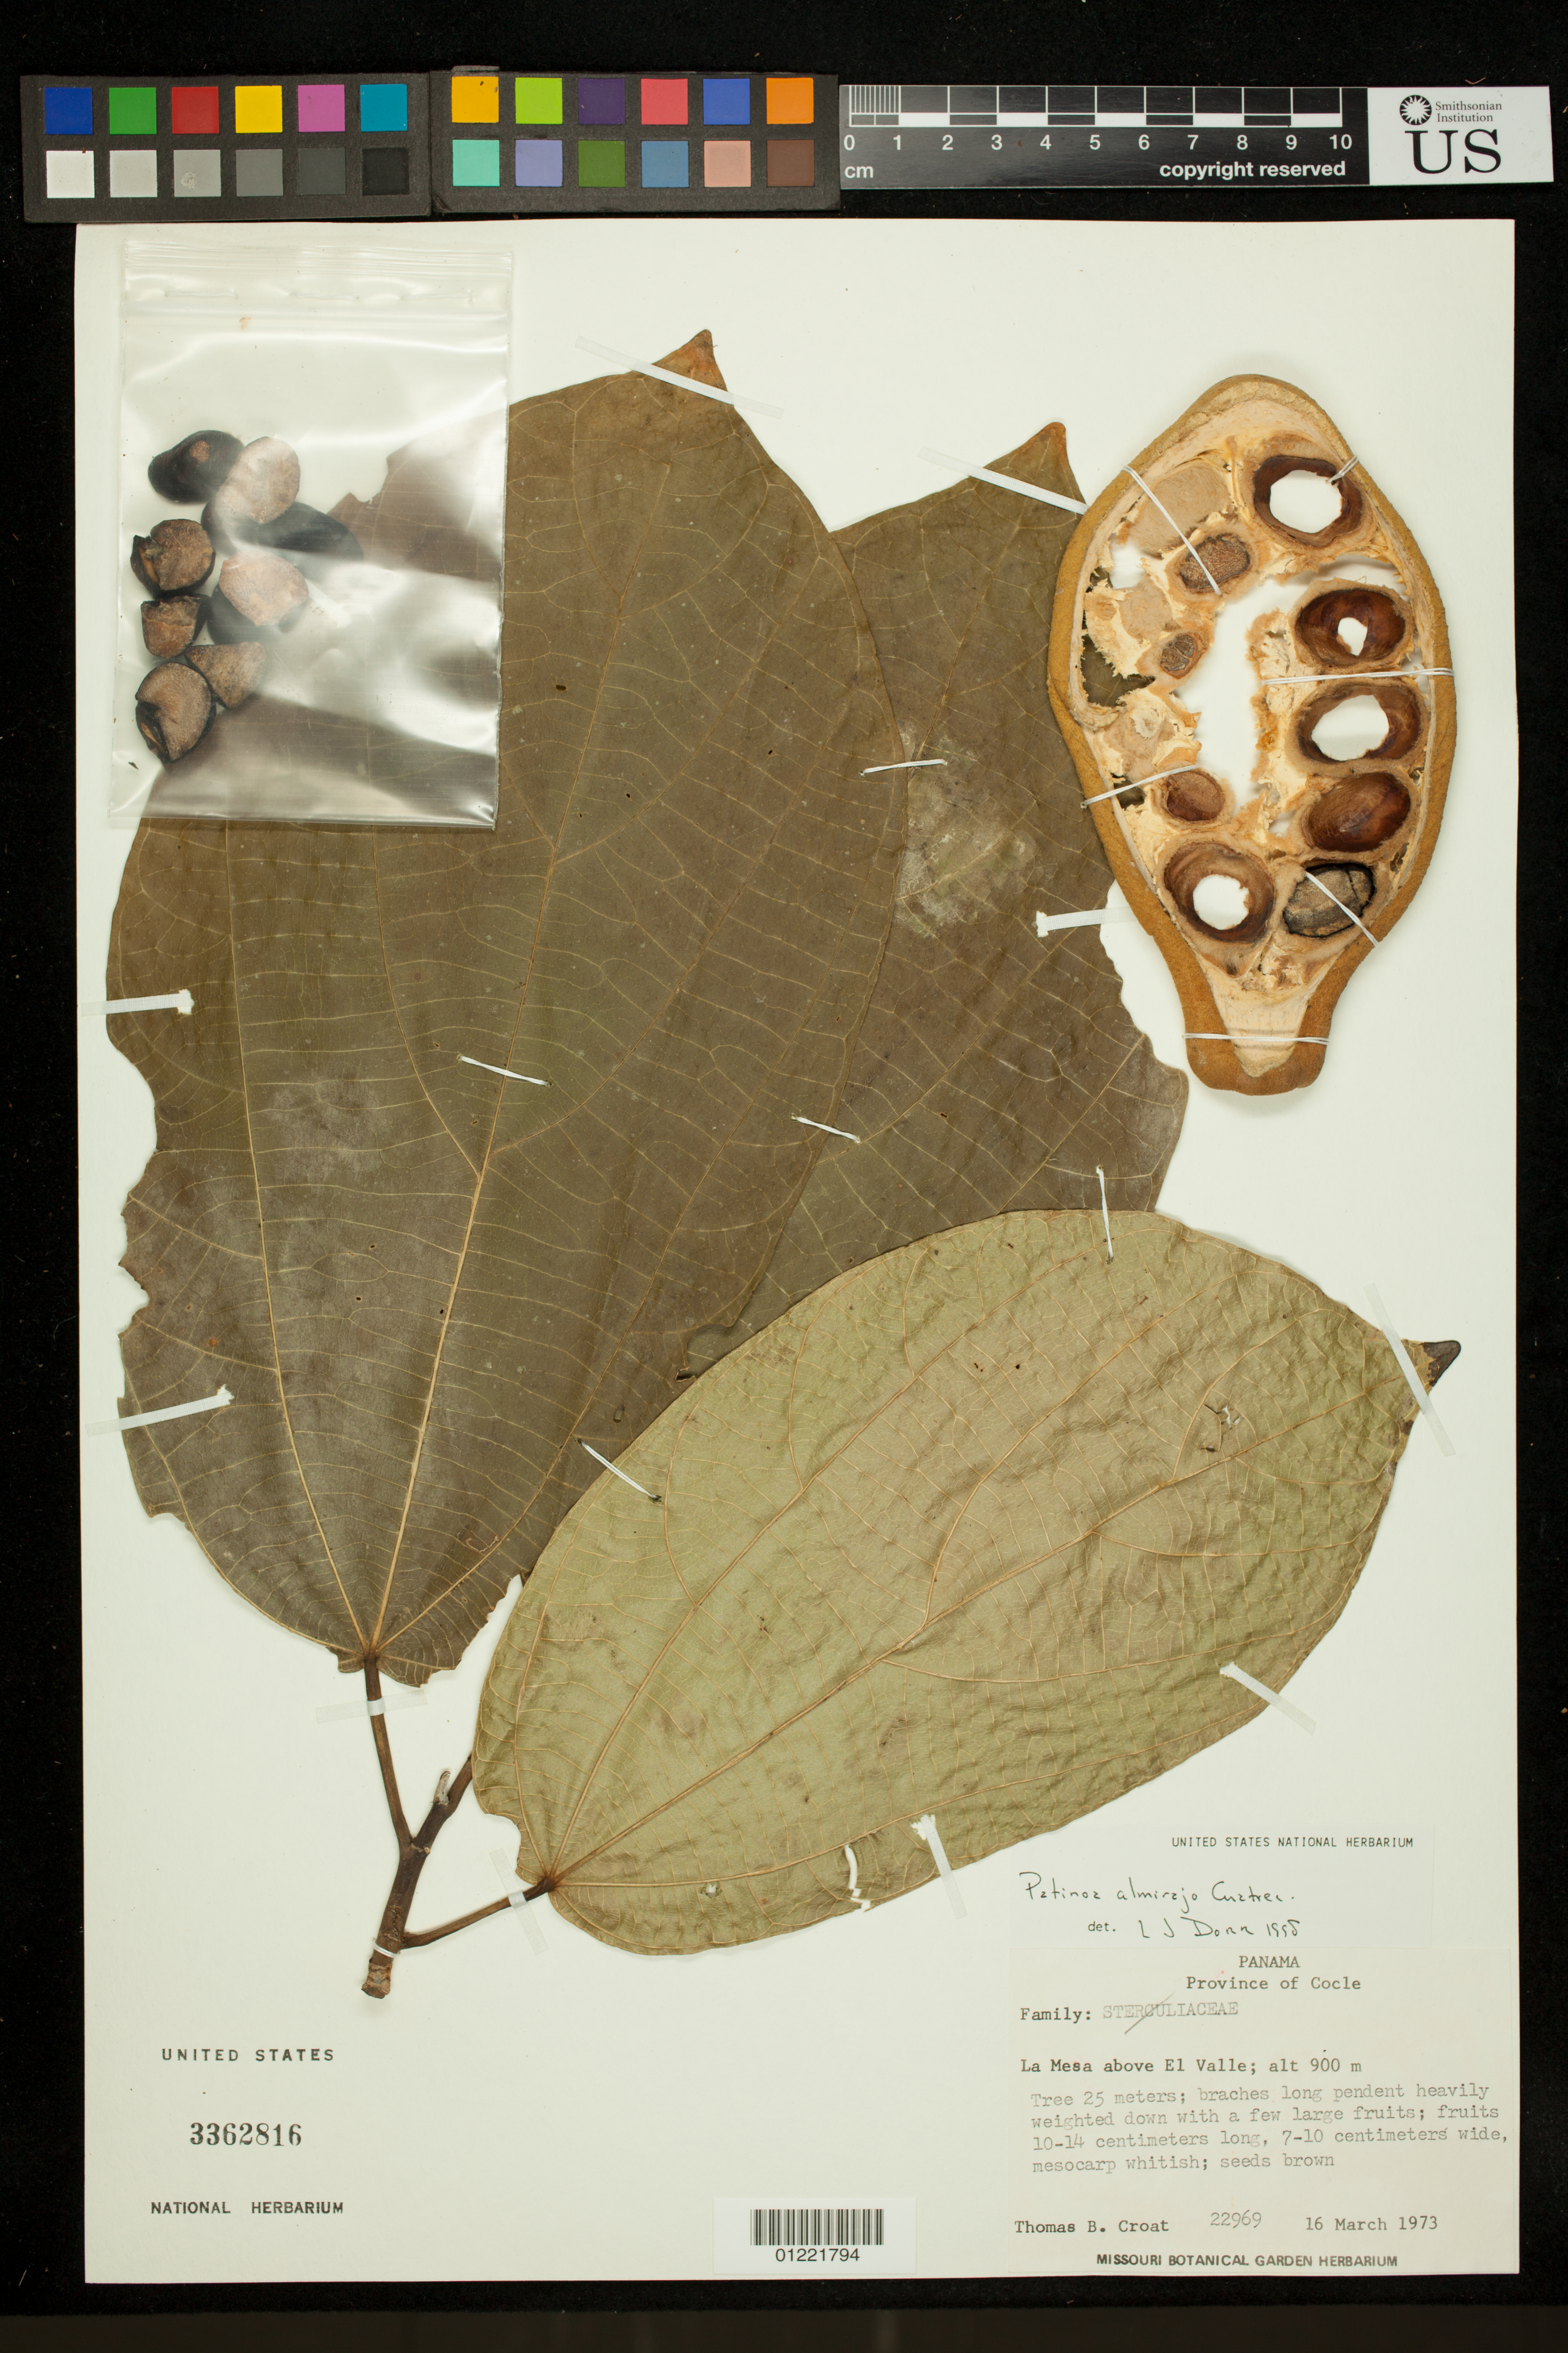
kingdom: Plantae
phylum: Tracheophyta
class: Magnoliopsida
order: Malvales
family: Malvaceae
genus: Patinoa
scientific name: Patinoa almirajo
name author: Cuatrec.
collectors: T. B. Croat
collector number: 22969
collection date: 1973-03-16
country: Panama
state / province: Coclé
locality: La Mesa above El Valle.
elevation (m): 900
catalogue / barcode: US 3362816